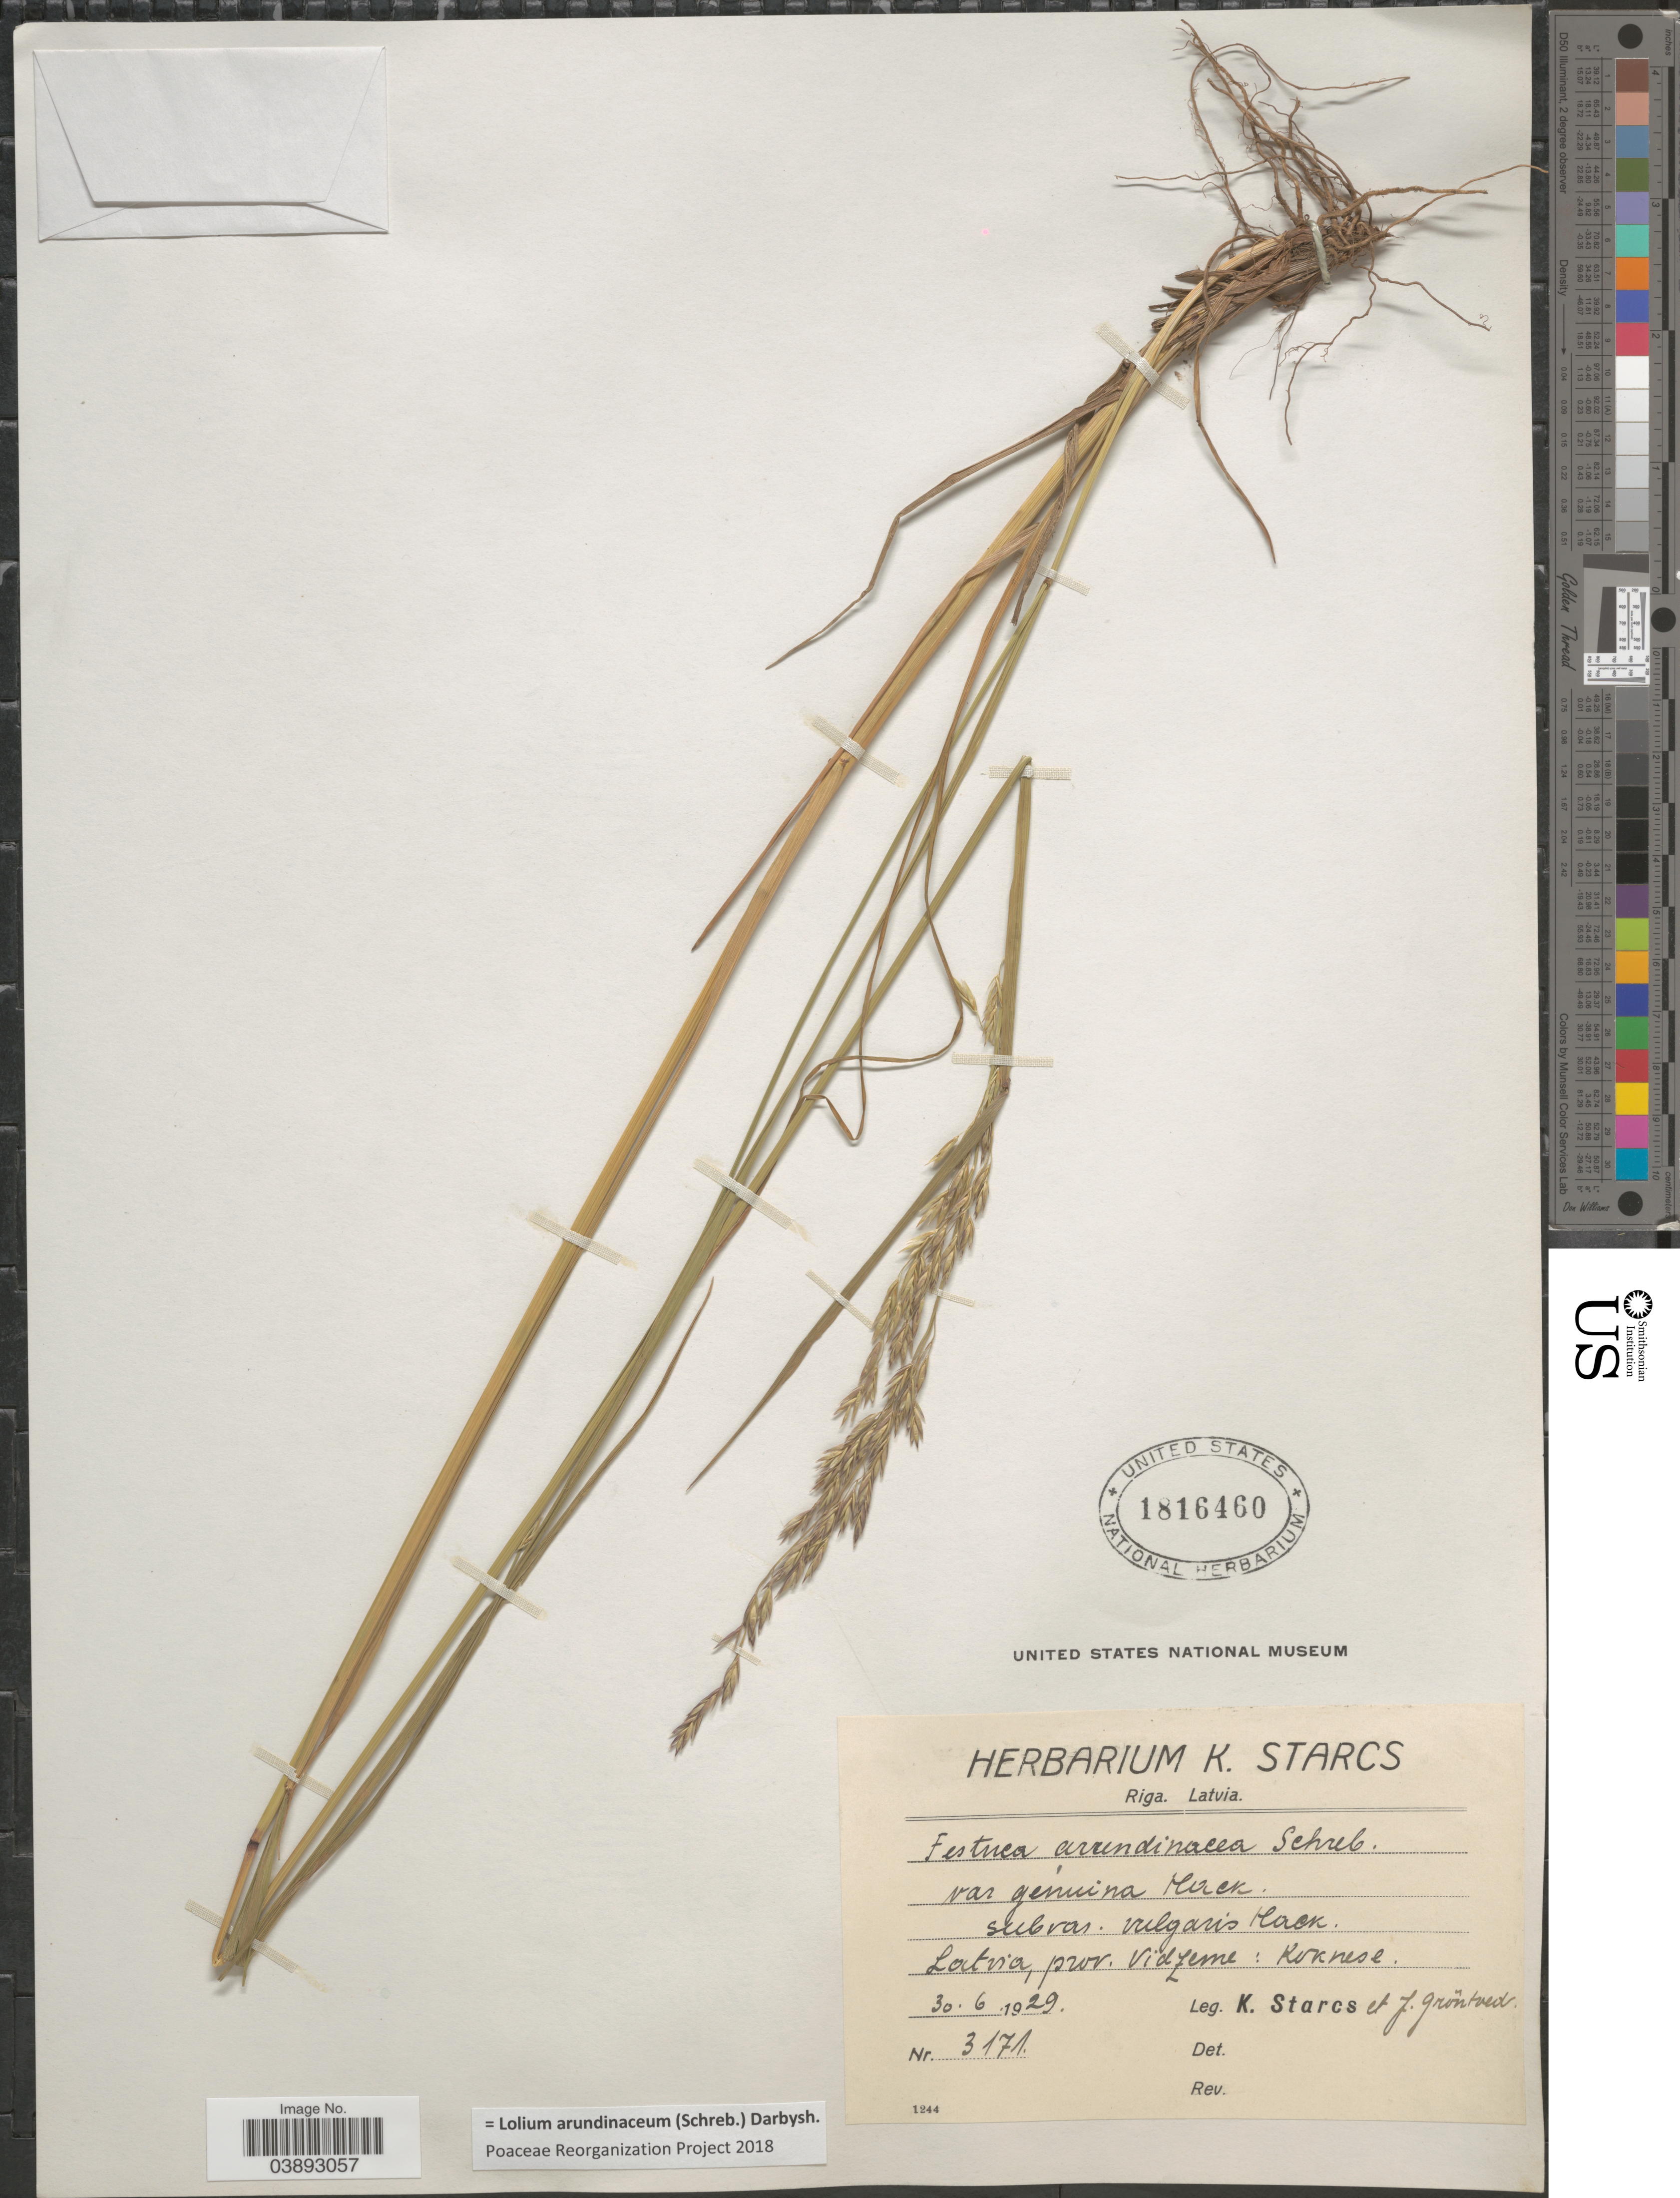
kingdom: Plantae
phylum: Tracheophyta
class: Liliopsida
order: Poales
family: Poaceae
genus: Lolium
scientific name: Lolium arundinaceum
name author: (Schreb.) Darbysh.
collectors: K. Starcs & J. Gröntved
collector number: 3171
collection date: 1929-06-30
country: Latvia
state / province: Kokneses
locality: Prov. Vidzeme: Koknese.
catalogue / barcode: US 1816460